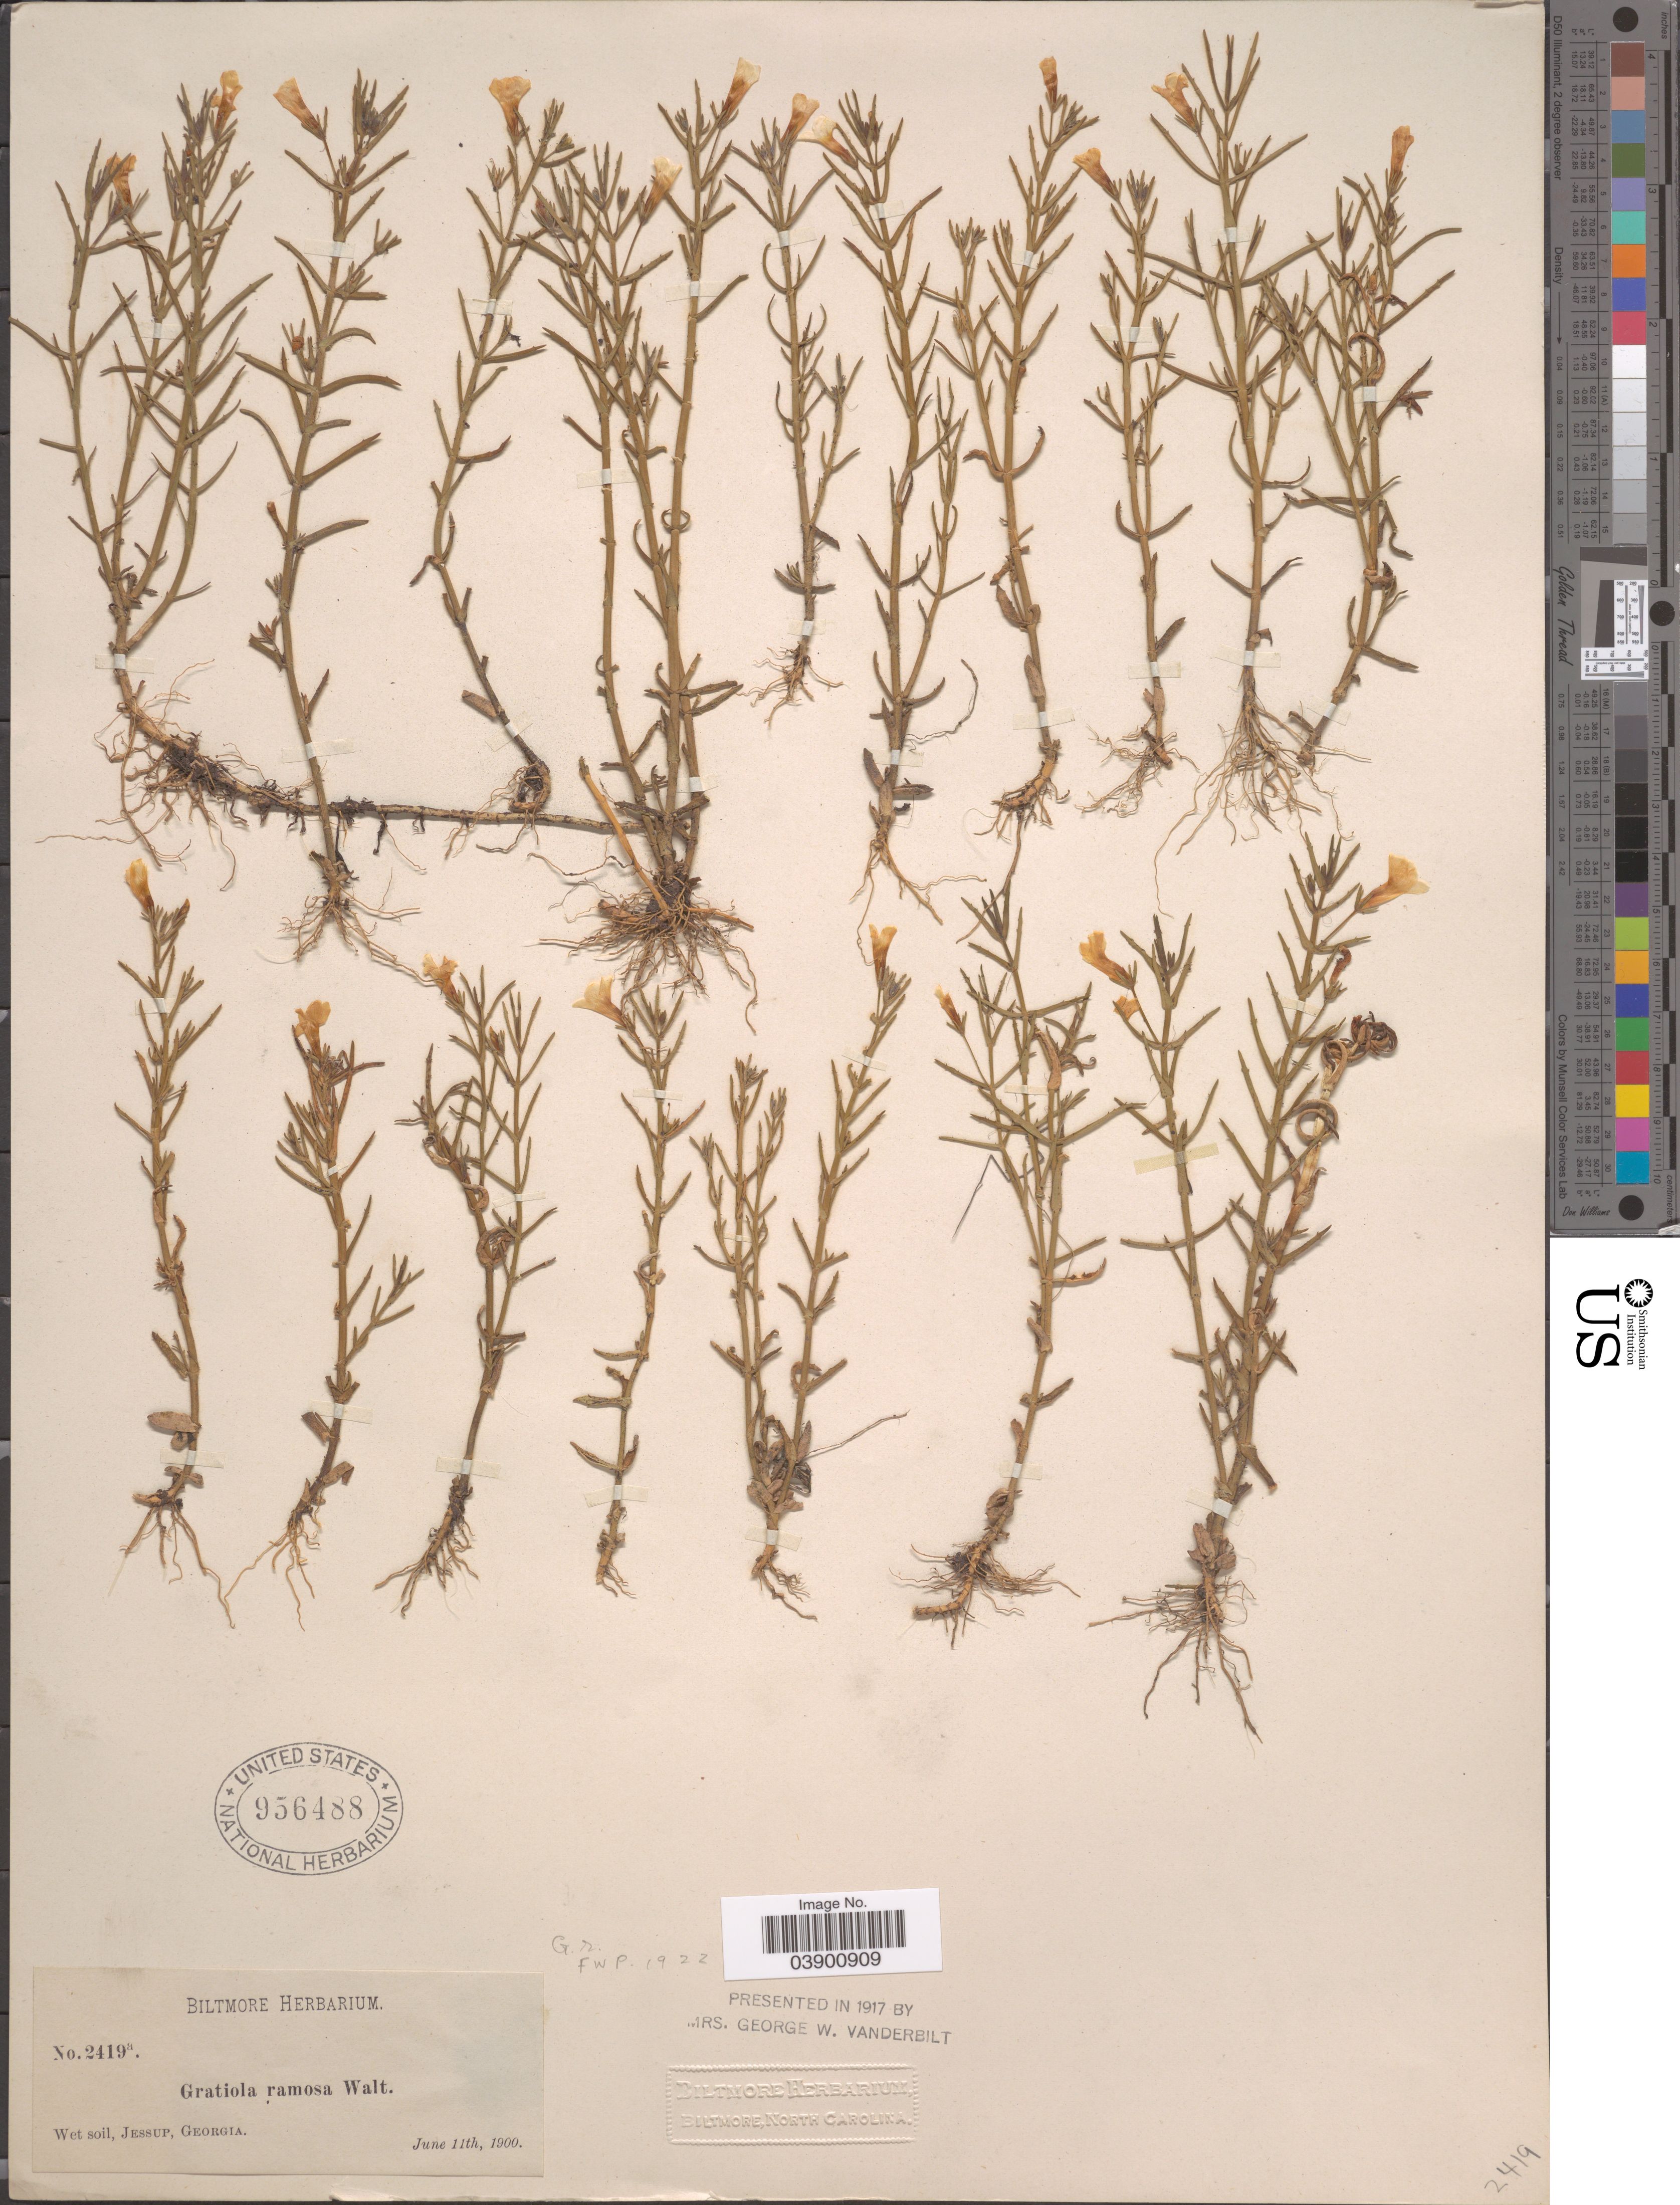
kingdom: Plantae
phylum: Tracheophyta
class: Magnoliopsida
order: Lamiales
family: Plantaginaceae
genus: Gratiola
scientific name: Gratiola ramosa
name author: Walter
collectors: ex herb. Biltmore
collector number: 2419a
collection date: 1900-06-11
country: United States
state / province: Georgia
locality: Jessup.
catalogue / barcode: US 956488